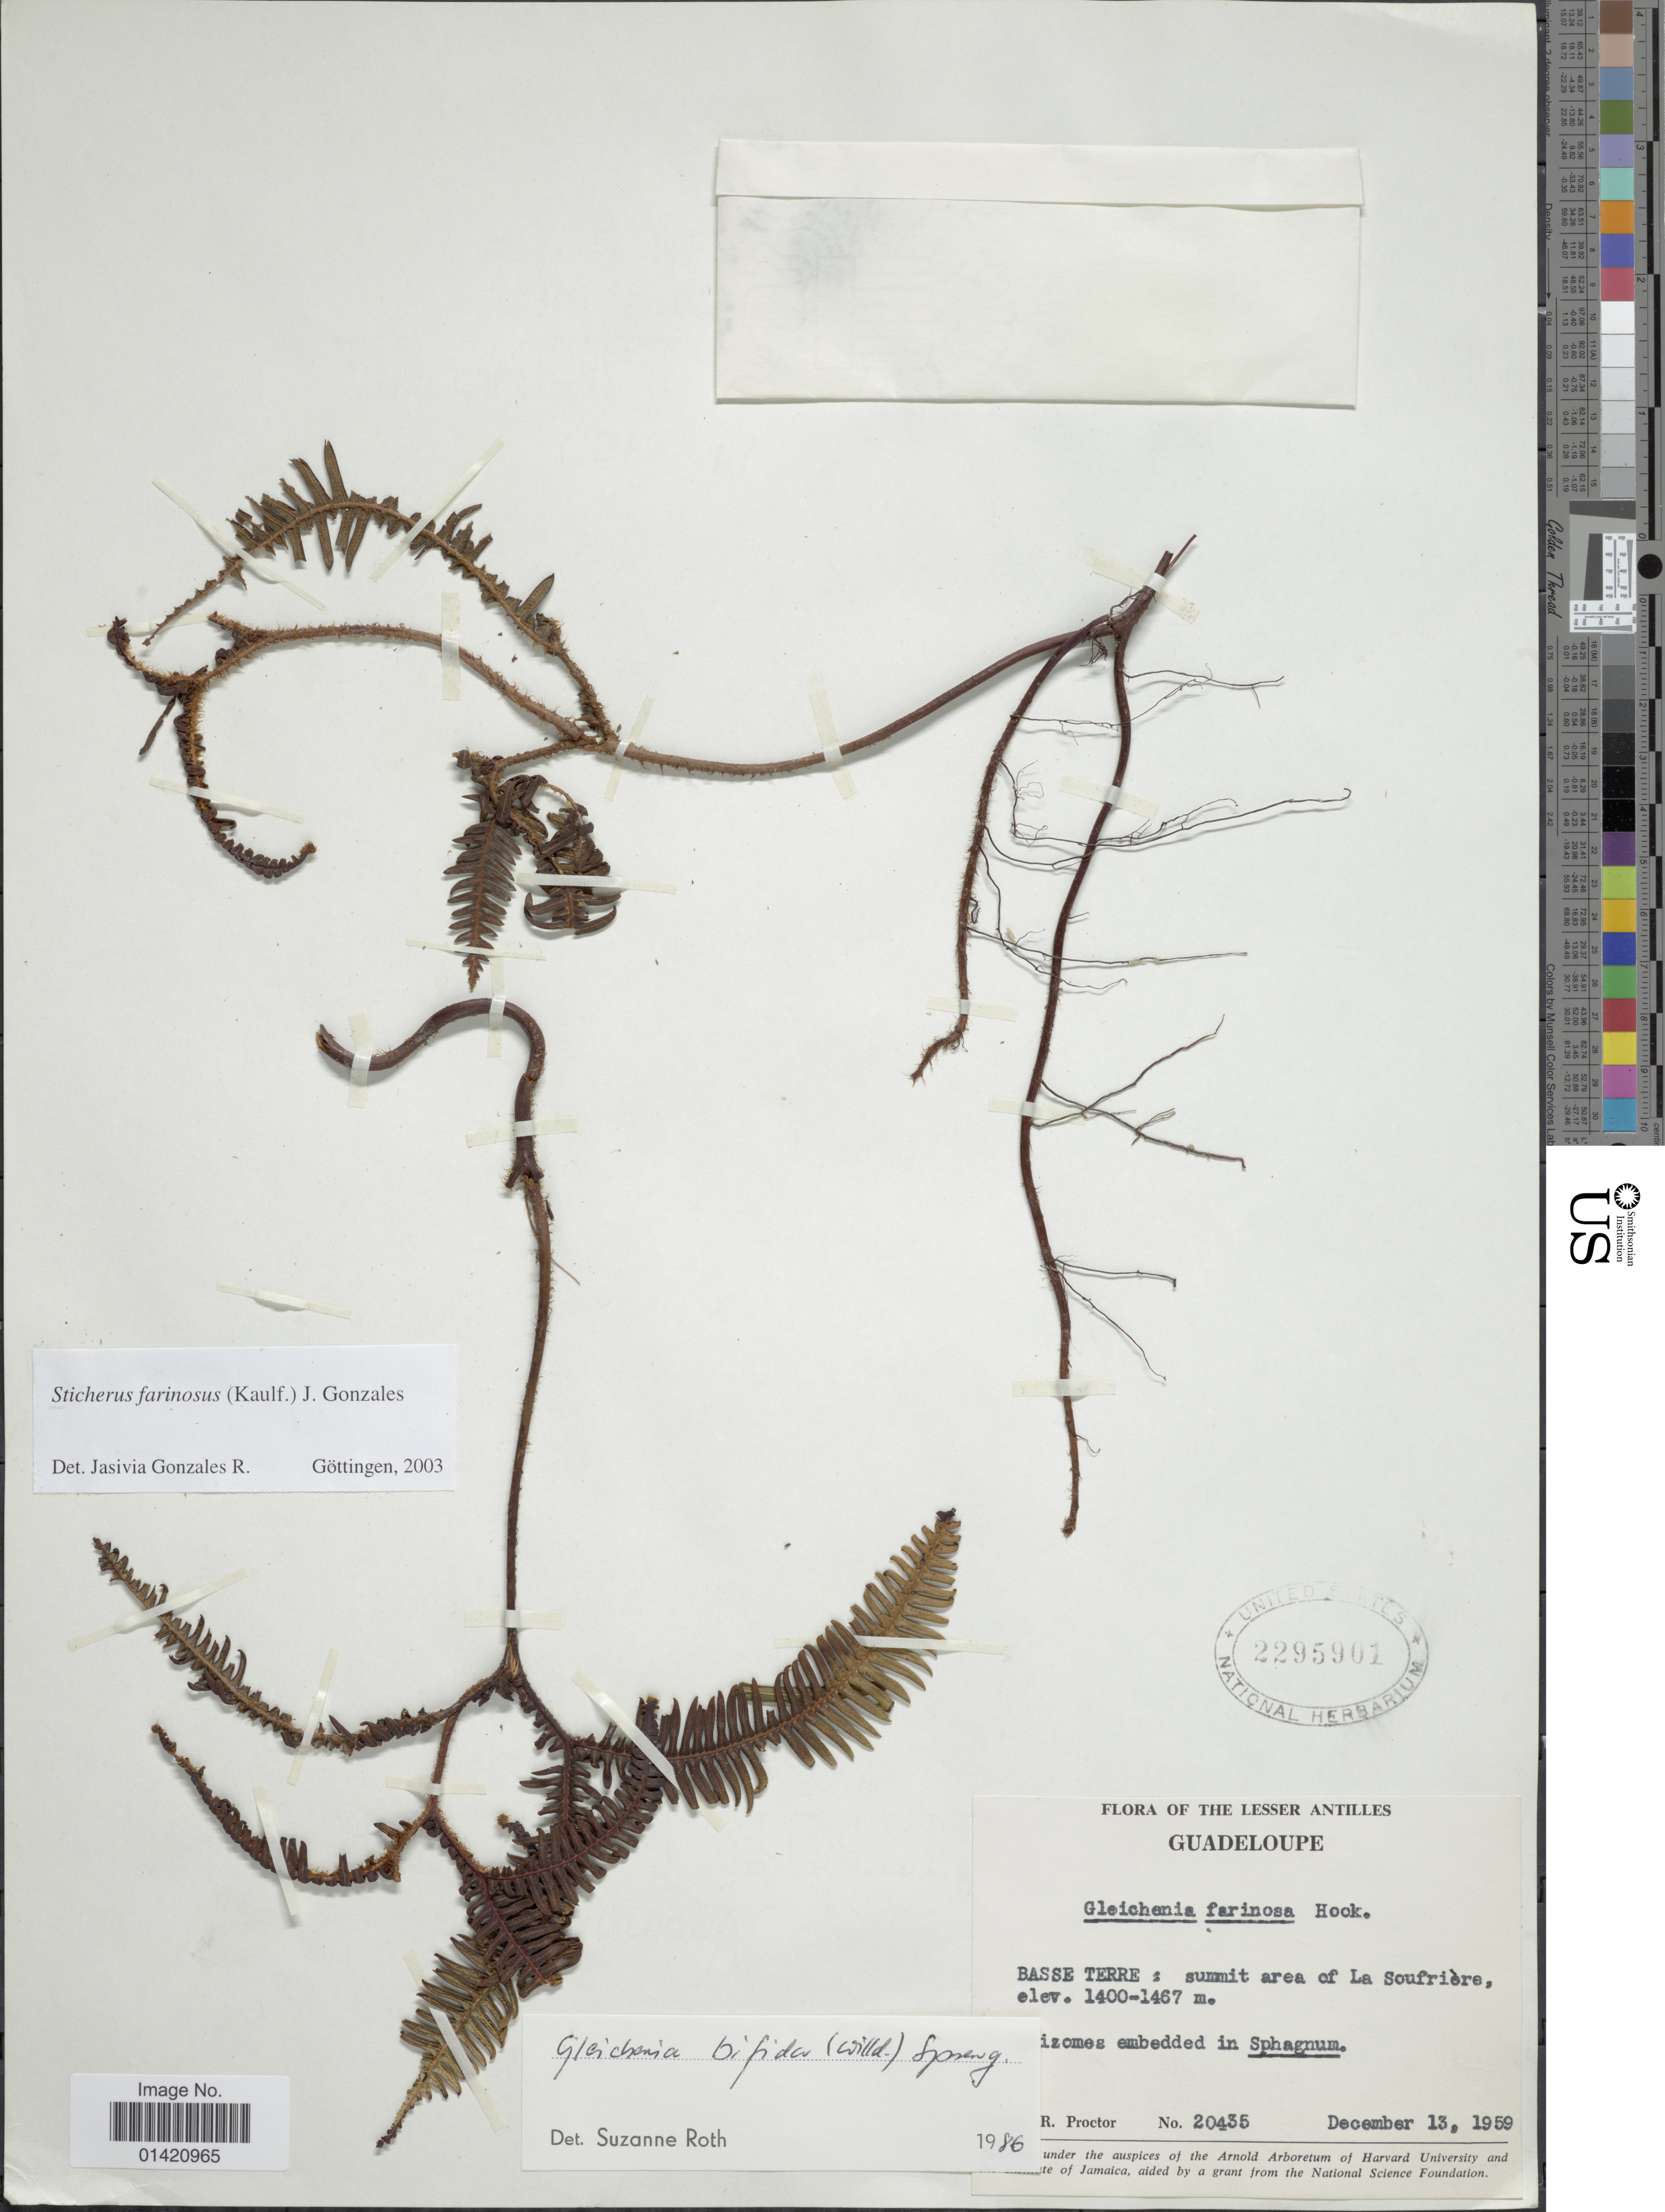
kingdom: Plantae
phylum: Tracheophyta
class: Polypodiopsida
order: Gleicheniales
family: Gleicheniaceae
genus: Diplopterygium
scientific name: Diplopterygium farinosum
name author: (Kaulf.) Nakai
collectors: R. Proctor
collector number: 20435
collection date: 1959-12-13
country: Guadeloupe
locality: Lesser Antilles. Basse Terre: summit area of La Soufriere.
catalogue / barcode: US 2295901